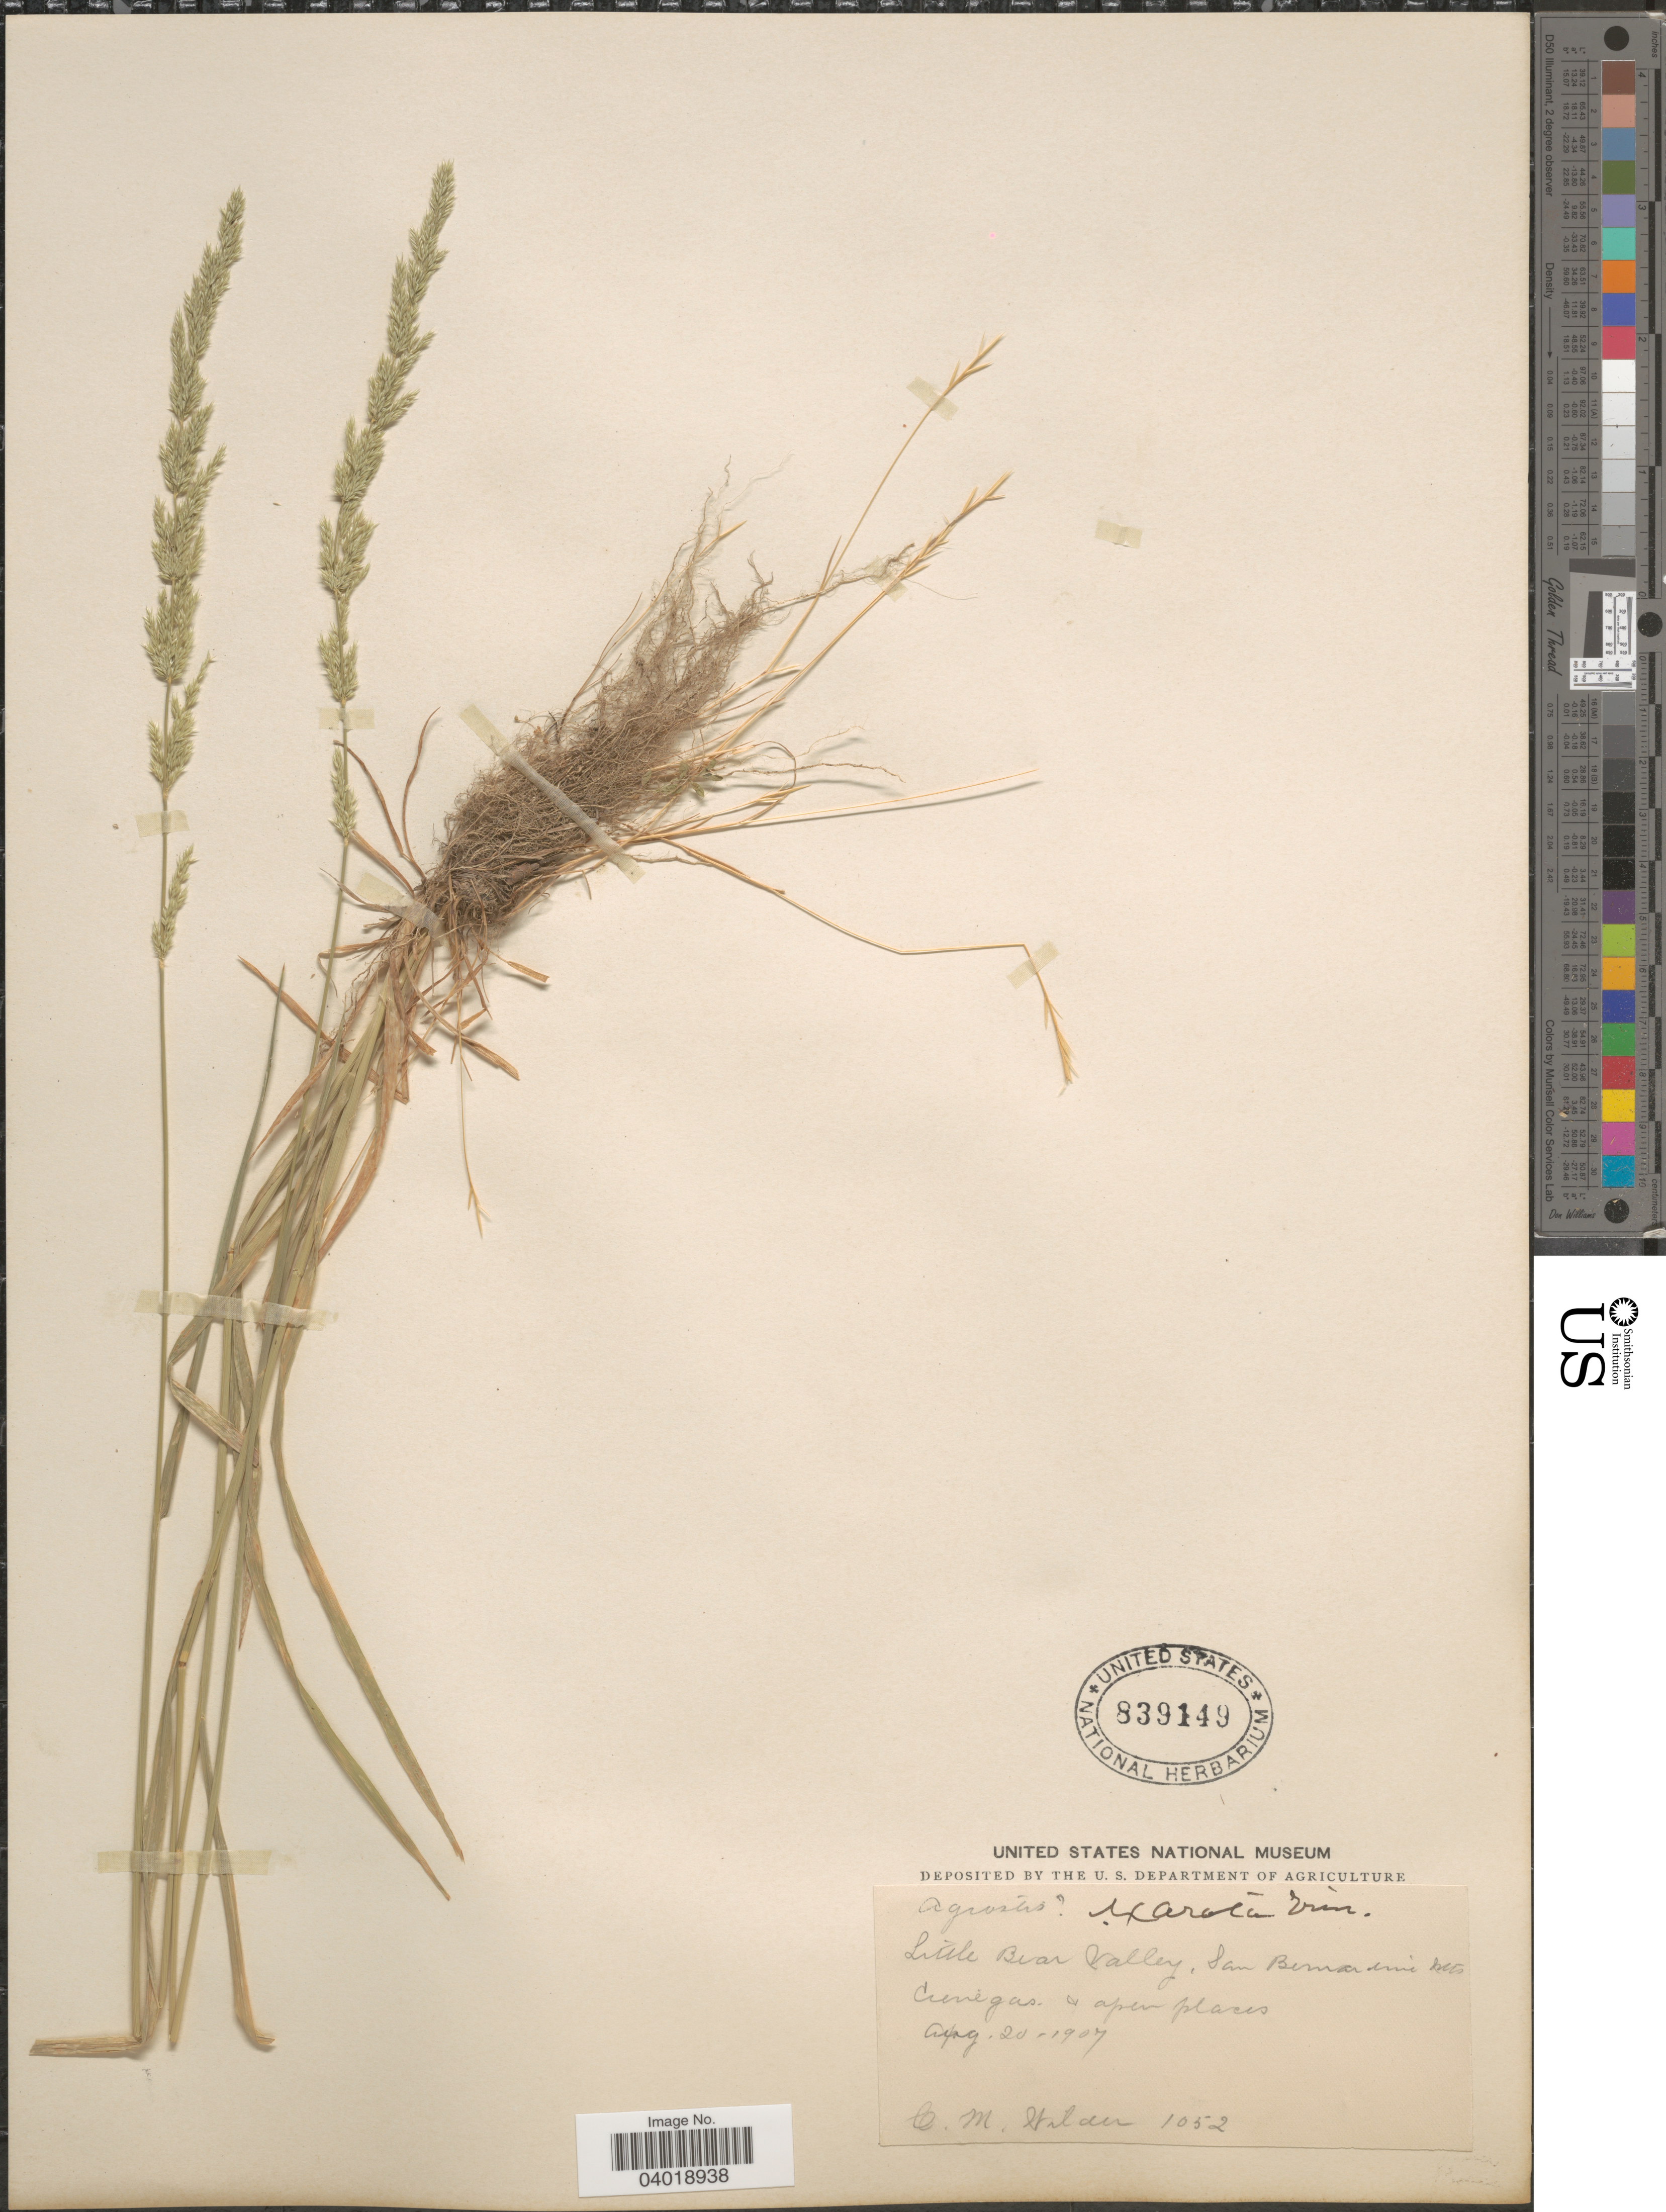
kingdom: Plantae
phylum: Tracheophyta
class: Liliopsida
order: Poales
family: Poaceae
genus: Agrostis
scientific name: Agrostis exarata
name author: Trin.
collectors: C. Wilder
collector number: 1052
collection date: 1907-08-20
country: United States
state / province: California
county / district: San Bernardino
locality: Little Bear Valley, San Bernardino Mts.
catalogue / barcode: US 839149